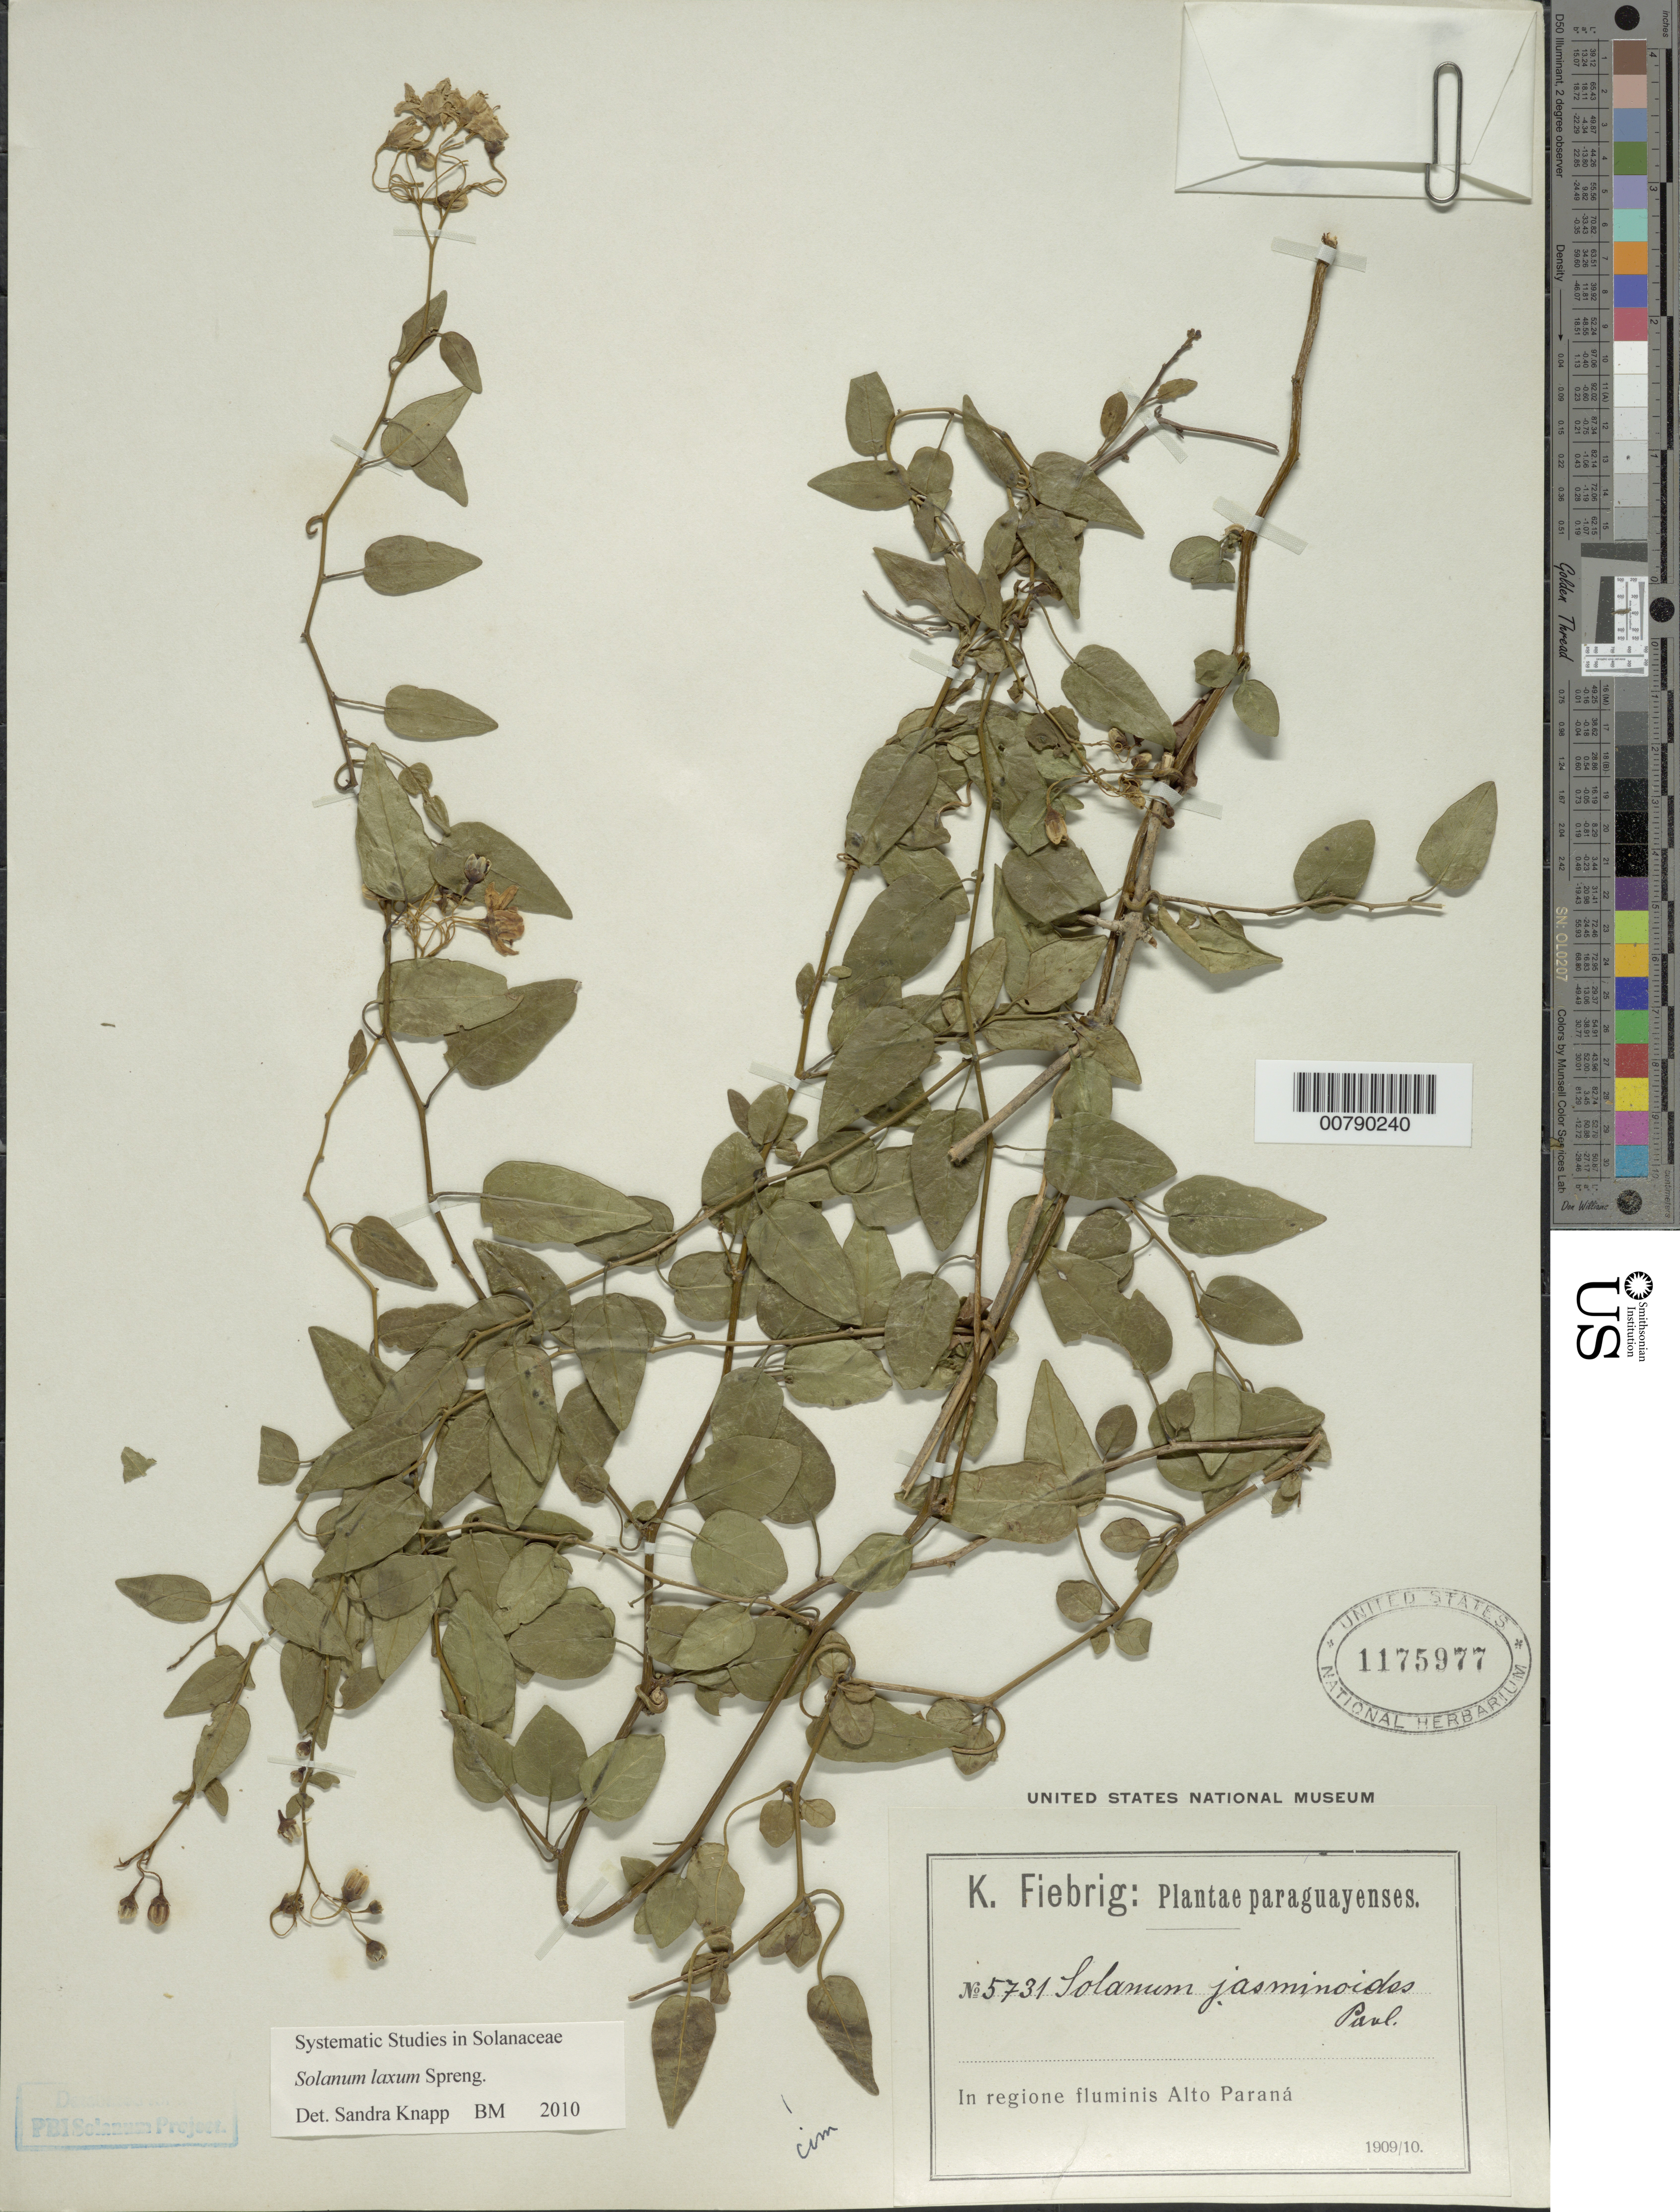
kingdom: Plantae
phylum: Tracheophyta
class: Magnoliopsida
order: Solanales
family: Solanaceae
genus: Solanum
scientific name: Solanum laxum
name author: Spreng.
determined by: Knapp, S. D.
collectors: K. Fiebrig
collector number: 5731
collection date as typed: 1910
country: Paraguay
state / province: Alto Paraná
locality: sin. loc.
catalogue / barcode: US 1175977